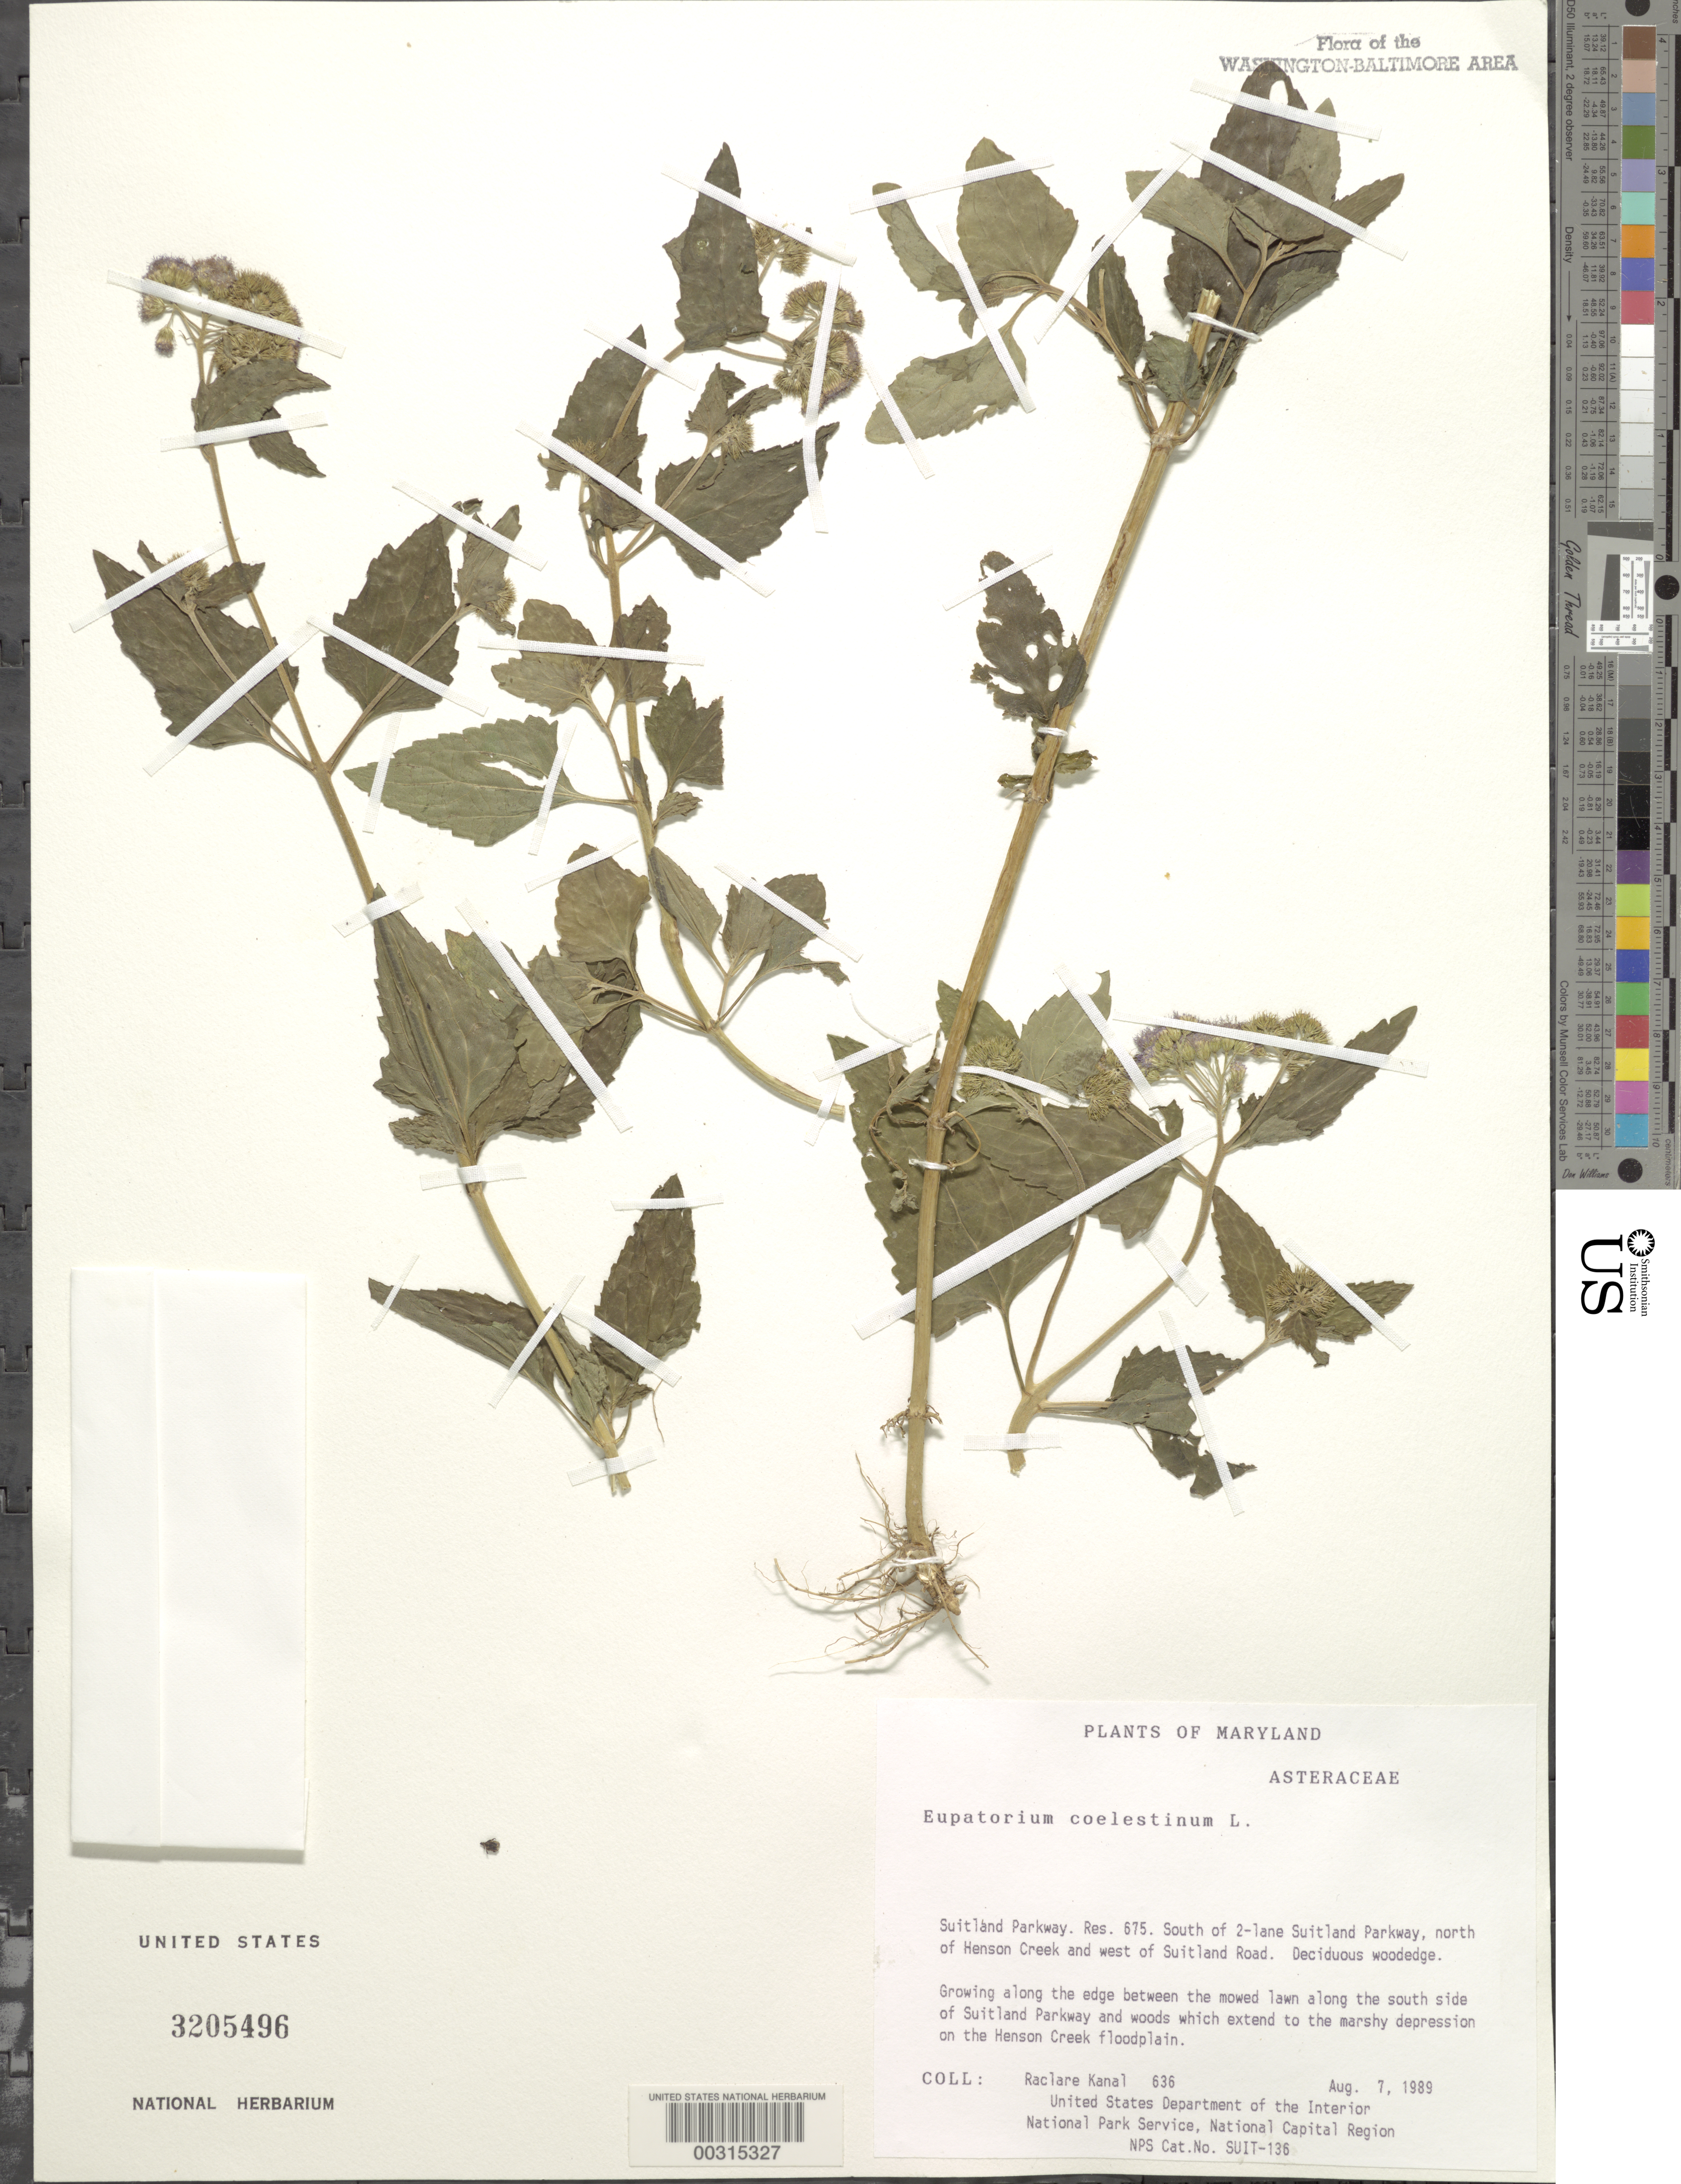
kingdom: Plantae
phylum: Tracheophyta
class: Magnoliopsida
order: Asterales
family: Asteraceae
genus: Conoclinium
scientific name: Conoclinium coelestinum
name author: (L.) DC.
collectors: R. Kanal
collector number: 636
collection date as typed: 07 Aug 1989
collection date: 1989-08-07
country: United States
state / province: Maryland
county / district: Prince George's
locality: Suitland Parkway, Res 675, S of Suitland Parkway, N of Henson Creek and W of Suitland Road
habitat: Deciduous woodedge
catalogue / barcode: US 3205496